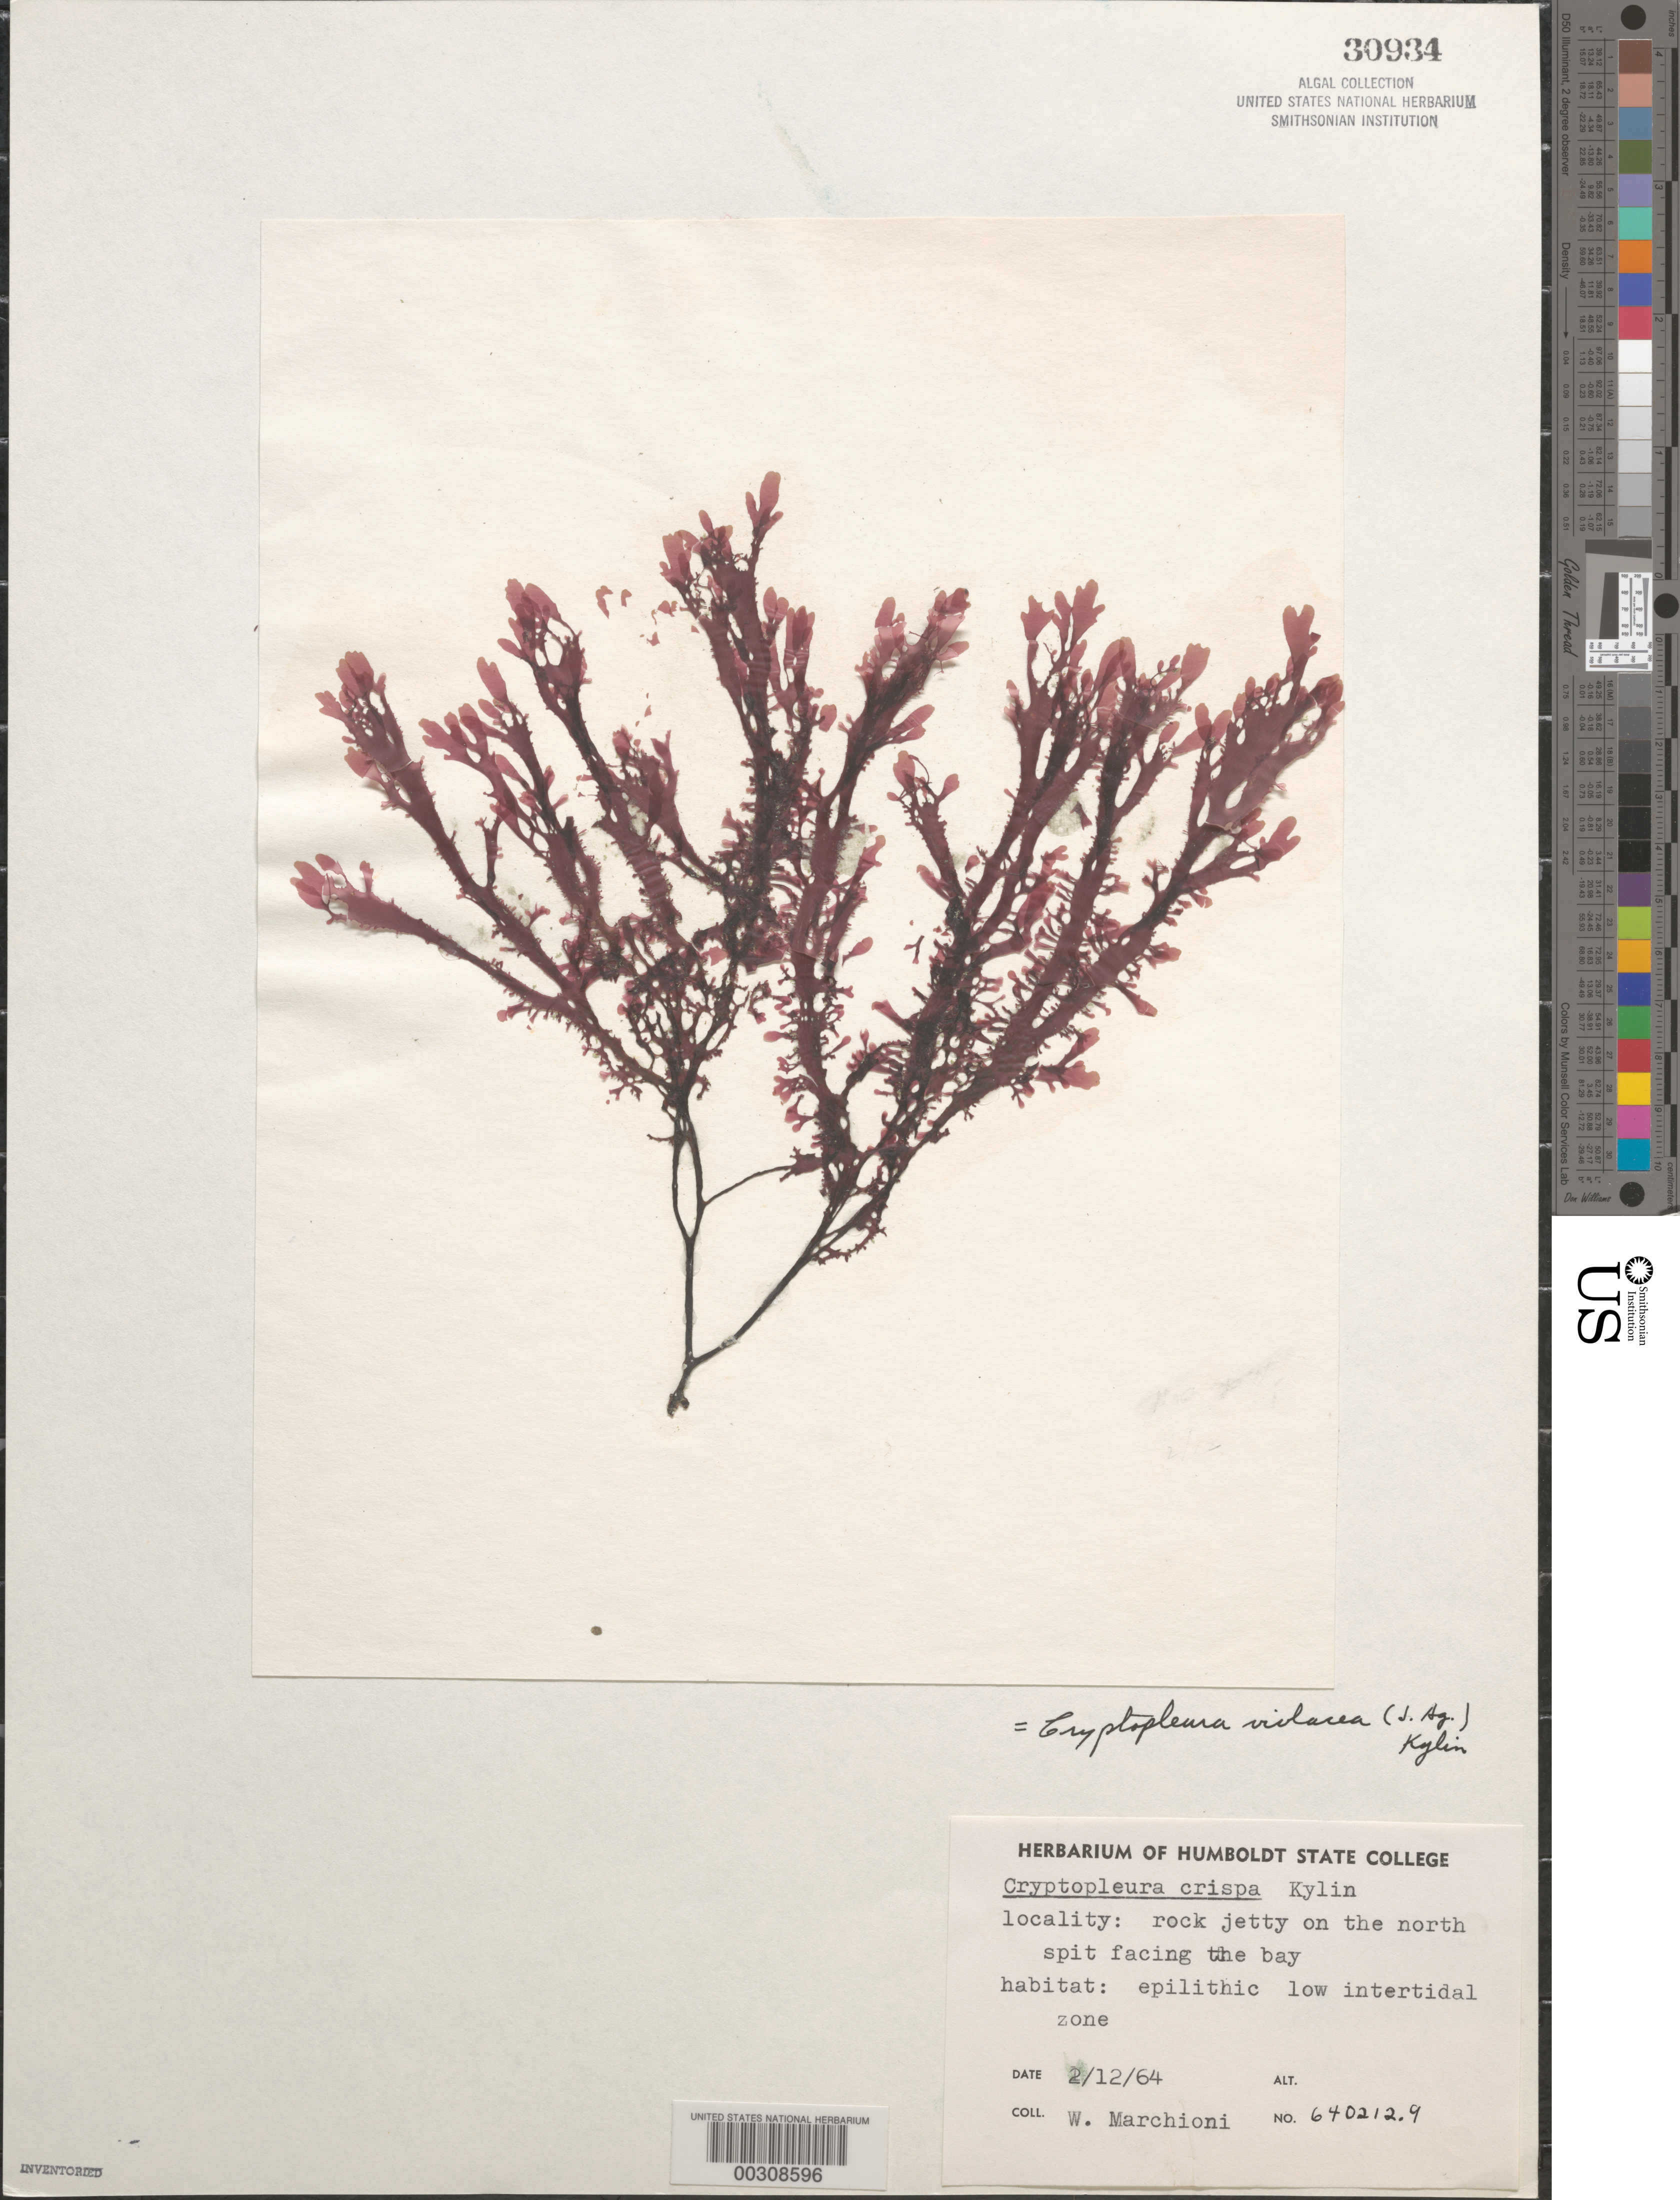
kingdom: Plantae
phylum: Rhodophyta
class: Florideophyceae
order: Ceramiales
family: Delesseriaceae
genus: Cryptopleura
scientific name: Cryptopleura violacea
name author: (J. Ag.) Kylin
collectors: W. Marchioni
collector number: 640212.9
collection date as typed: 12 Feb 1964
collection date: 1964-02-12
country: United States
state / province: California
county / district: Humboldt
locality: Humboldt Bay, north spit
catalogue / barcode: US 30934